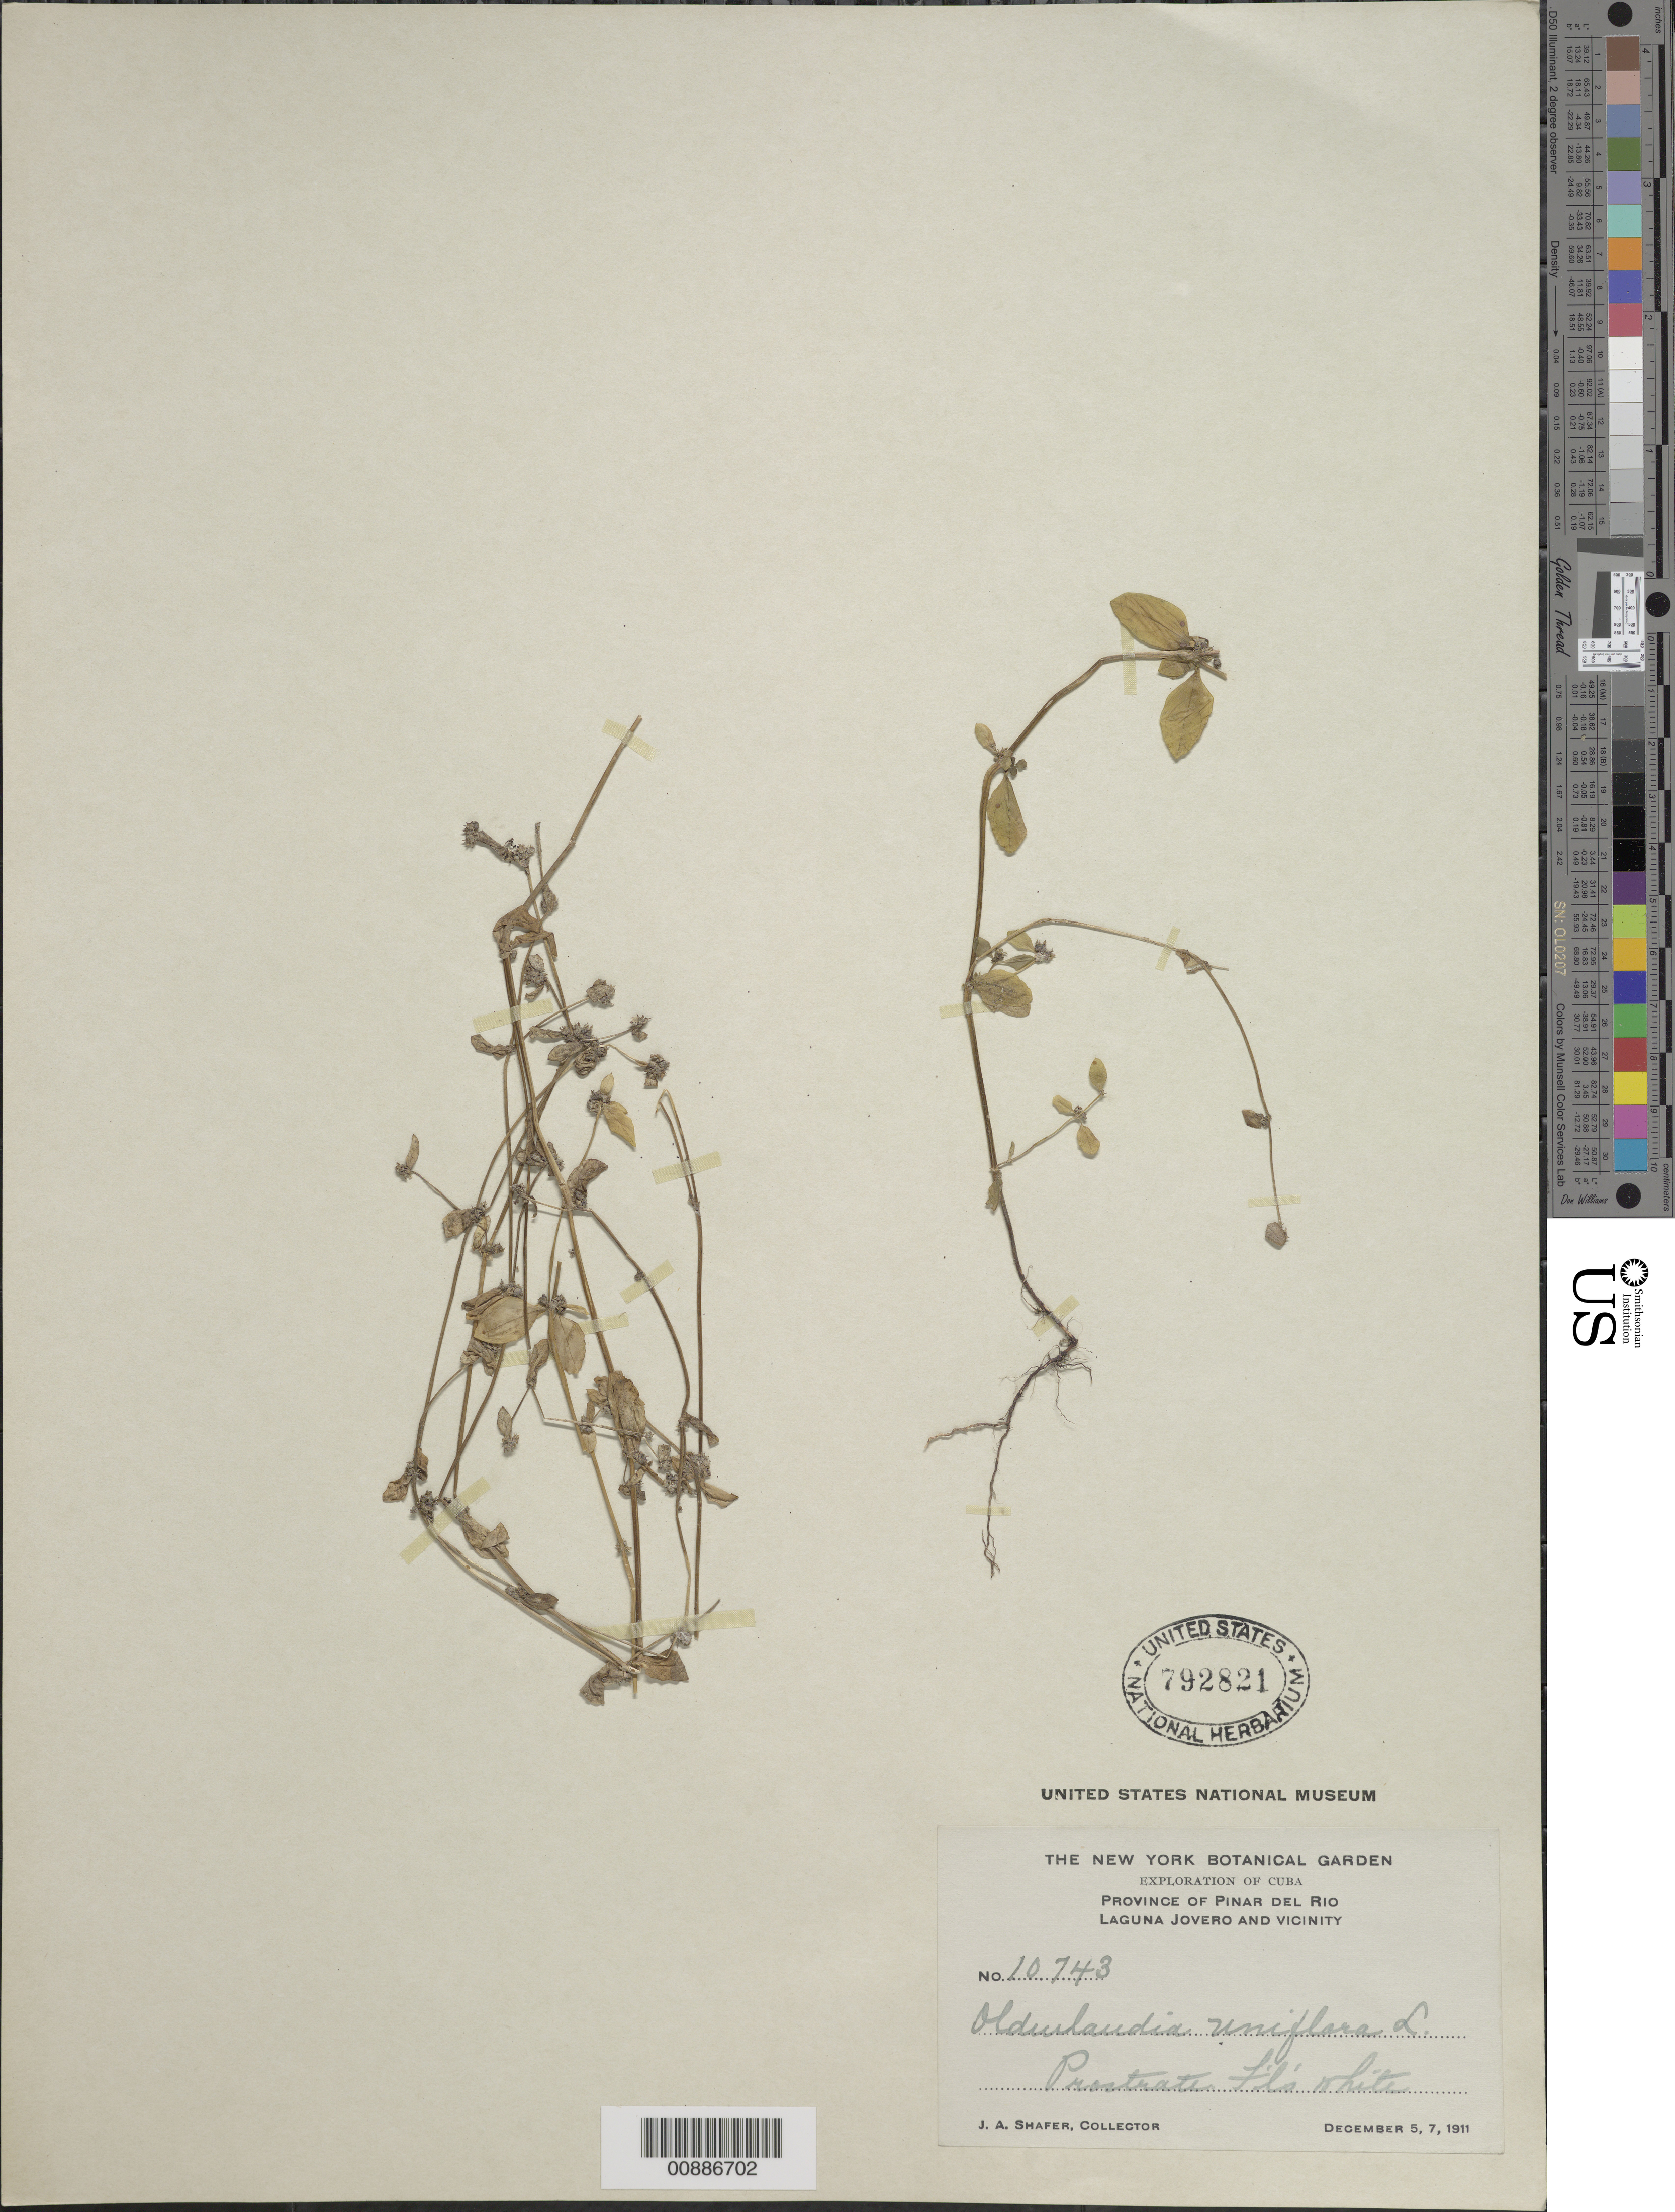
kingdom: Plantae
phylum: Tracheophyta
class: Magnoliopsida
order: Gentianales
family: Rubiaceae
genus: Oldenlandia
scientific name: Oldenlandia uniflora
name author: L.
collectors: J. A. Shafer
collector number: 10743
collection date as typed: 05 Dec 1911 and 07 Dec 1911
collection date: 1911-12-05,1911-12-07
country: Cuba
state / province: Pinar del Río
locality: Laguna Jovero and vicinity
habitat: Vicinity of lagune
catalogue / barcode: US 792821